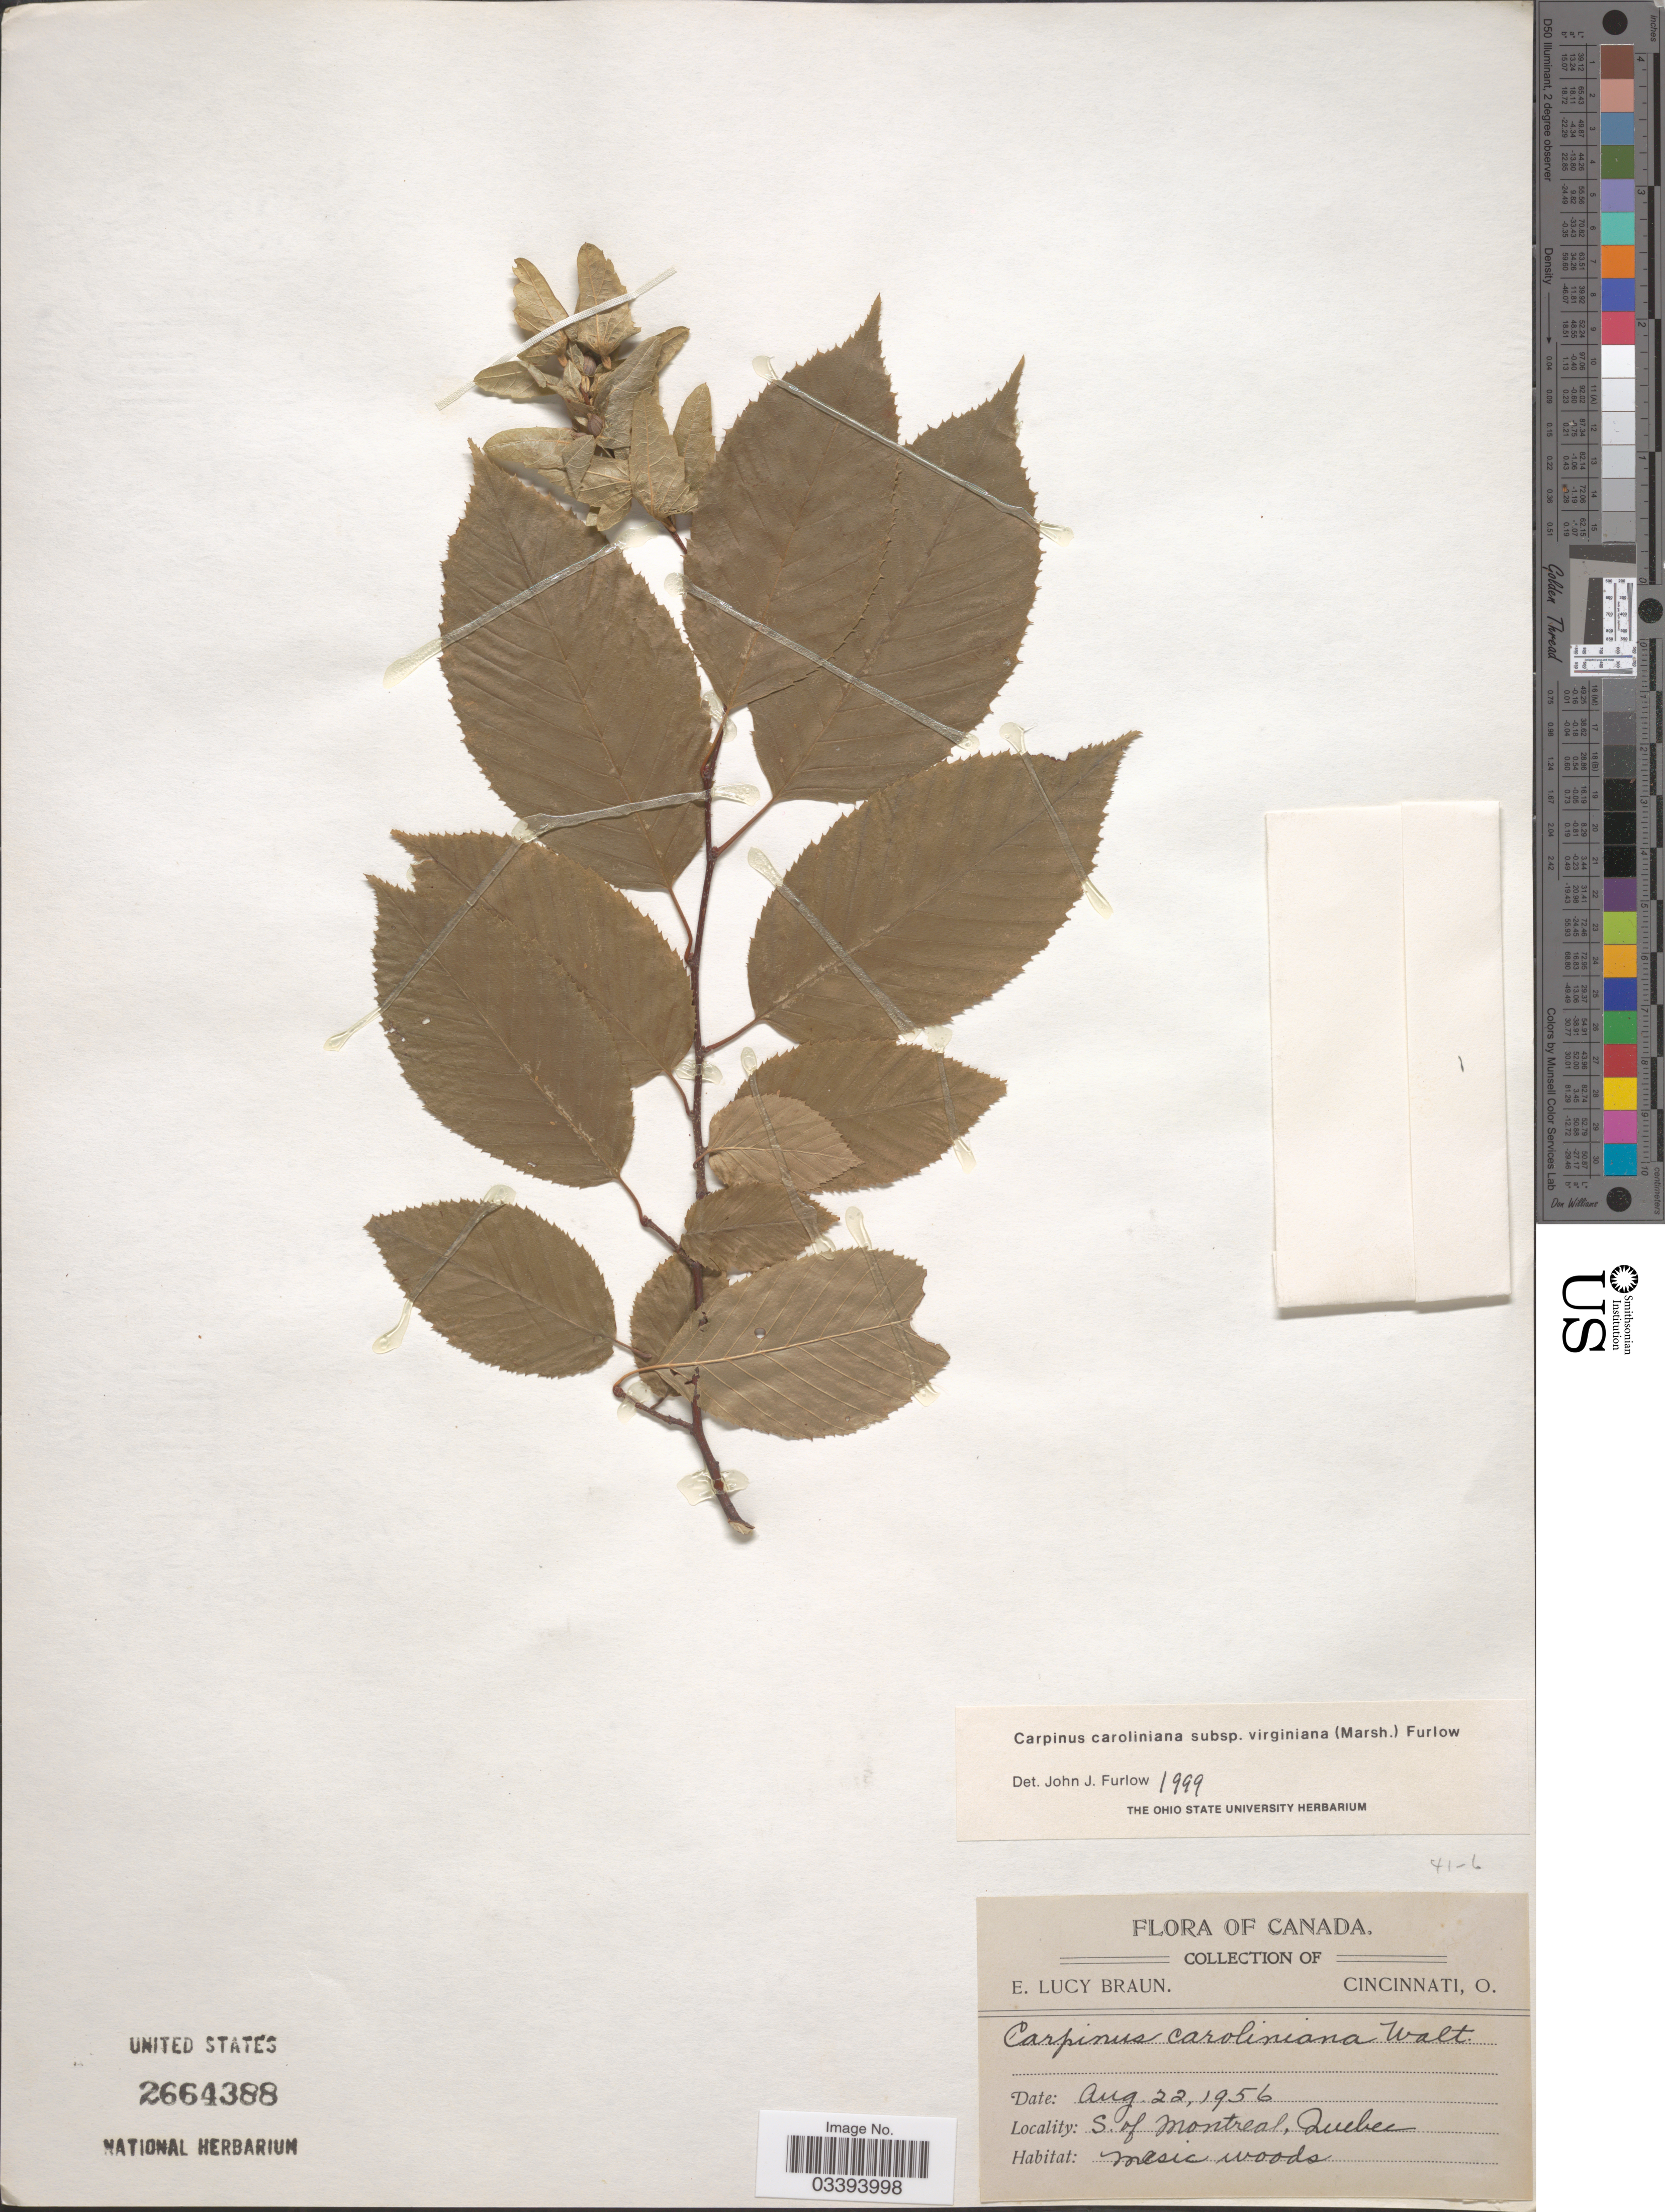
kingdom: Plantae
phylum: Tracheophyta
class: Magnoliopsida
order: Fagales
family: Betulaceae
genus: Carpinus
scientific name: Carpinus caroliniana subsp. virginiana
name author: (Marshall) Furlow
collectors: E. L. Braun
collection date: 1956-08-22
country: Canada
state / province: Quebec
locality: S. of Montreal.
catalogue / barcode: US 2664388